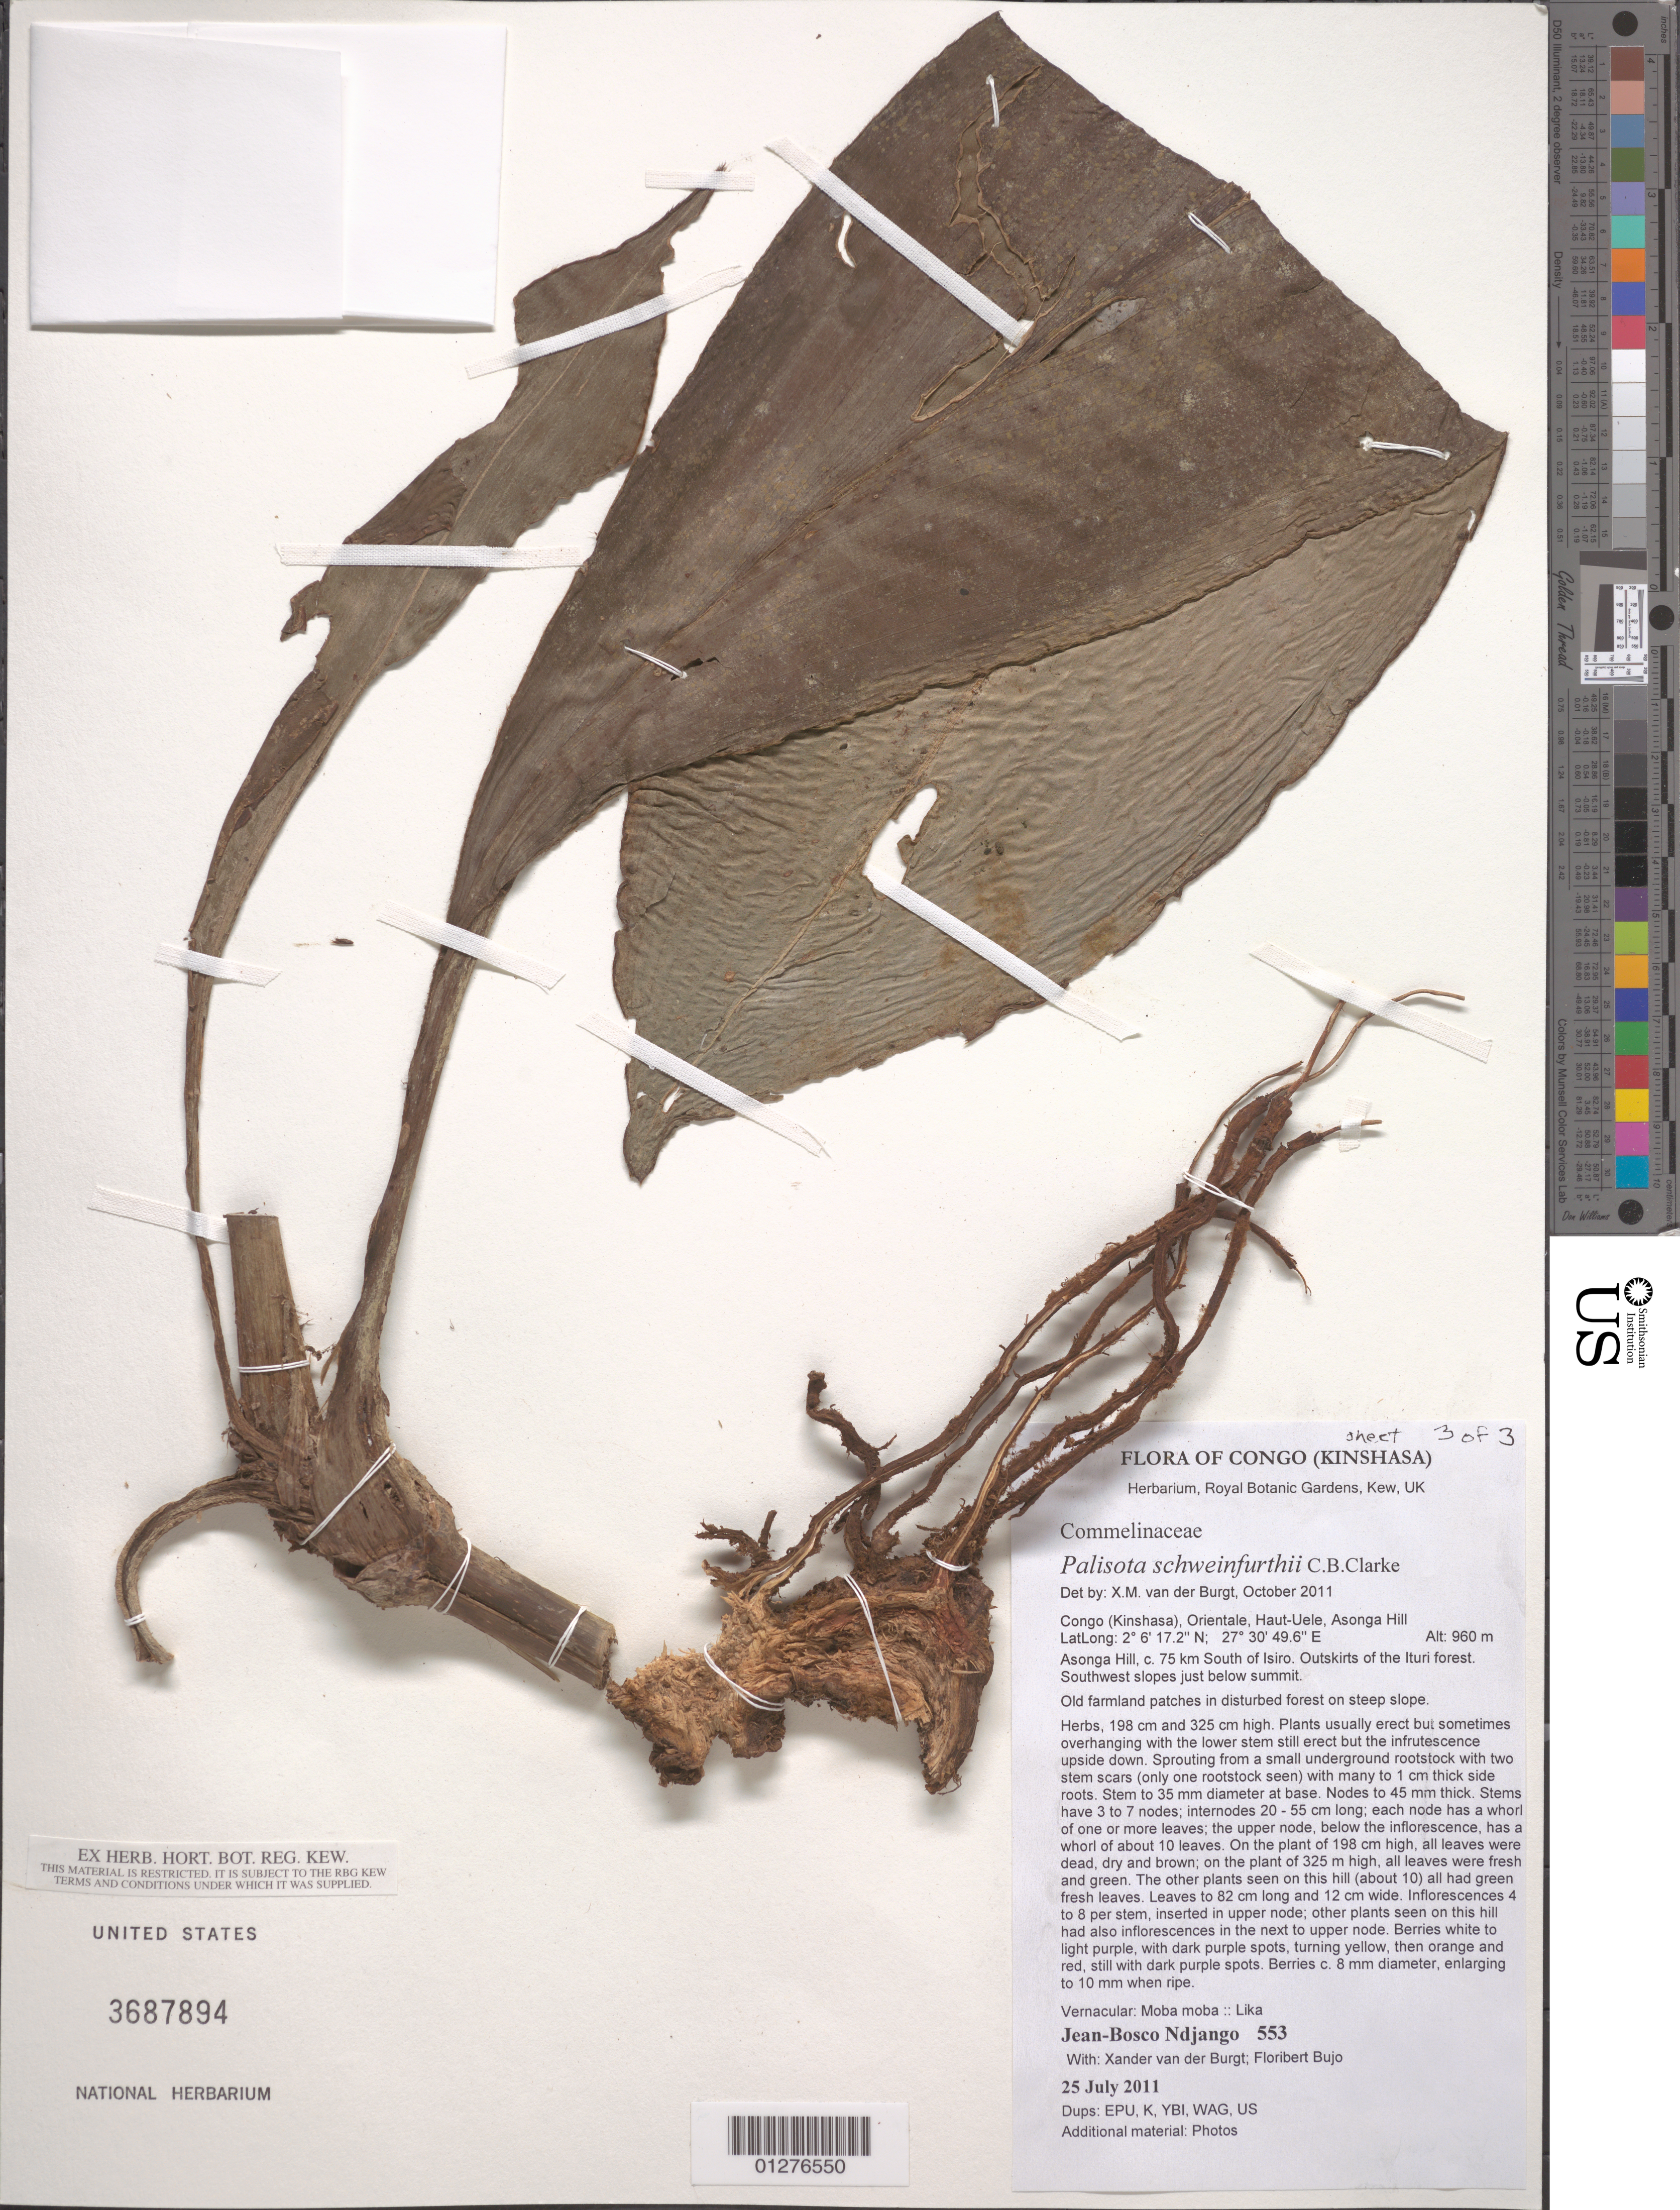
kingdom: Plantae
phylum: Tracheophyta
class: Liliopsida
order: Commelinales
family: Commelinaceae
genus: Palisota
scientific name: Palisota schweinfurthii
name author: C.B. Clarke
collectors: J. Ndjango et al.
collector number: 553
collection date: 2011-07-25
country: Congo, Democratic Republic of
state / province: Haut-Uele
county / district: Asonga Hill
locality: Kinsasha. C. 75 km South of Isiro. Outskirts of the Ituri forest. Southwest slopes just below summit.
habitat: Old farmland patches in disturbed forest on steep slope.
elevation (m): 960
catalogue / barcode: US 3687894